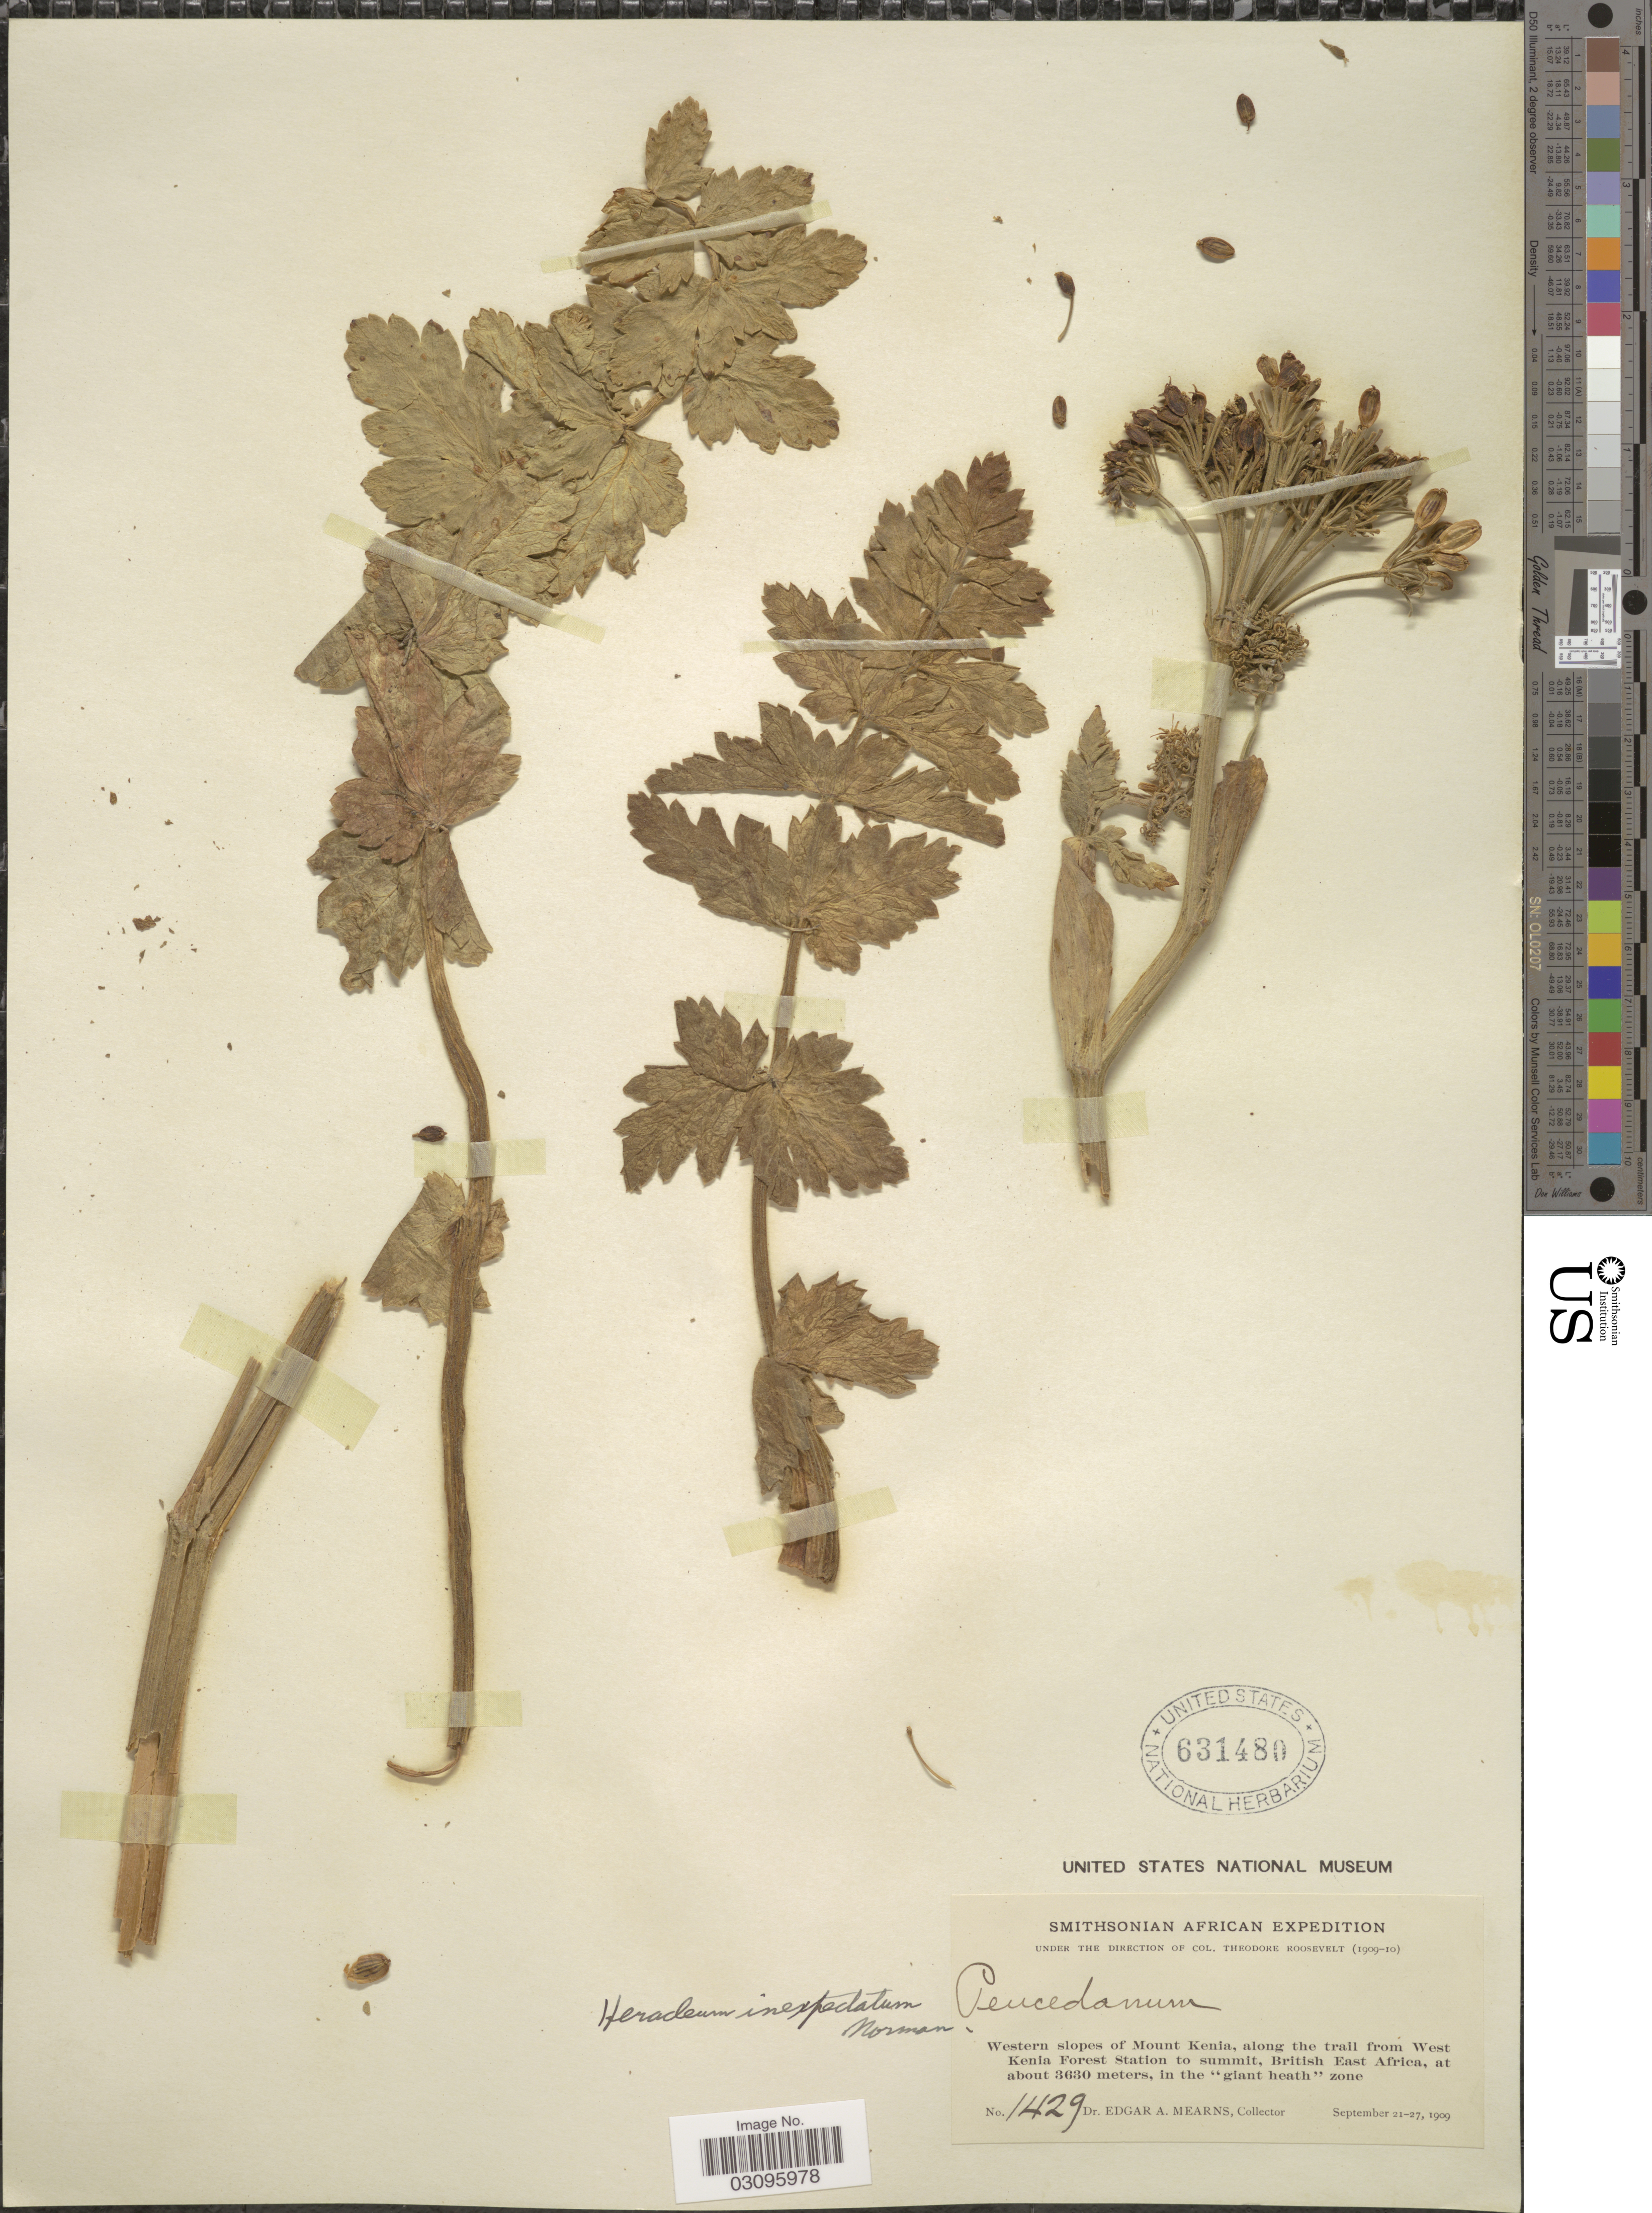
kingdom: Plantae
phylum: Tracheophyta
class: Magnoliopsida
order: Apiales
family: Apiaceae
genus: Heracleum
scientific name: Heracleum inexpectatum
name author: C. Norman in De Wild.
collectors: E. A. Mearns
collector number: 1429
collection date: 1909-09-21/1909-09-27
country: Kenya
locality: Western slopes of Mount Kenia, along the trail from West Kenia Forest Station to summit, British East Africa.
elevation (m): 3630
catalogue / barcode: US 631480